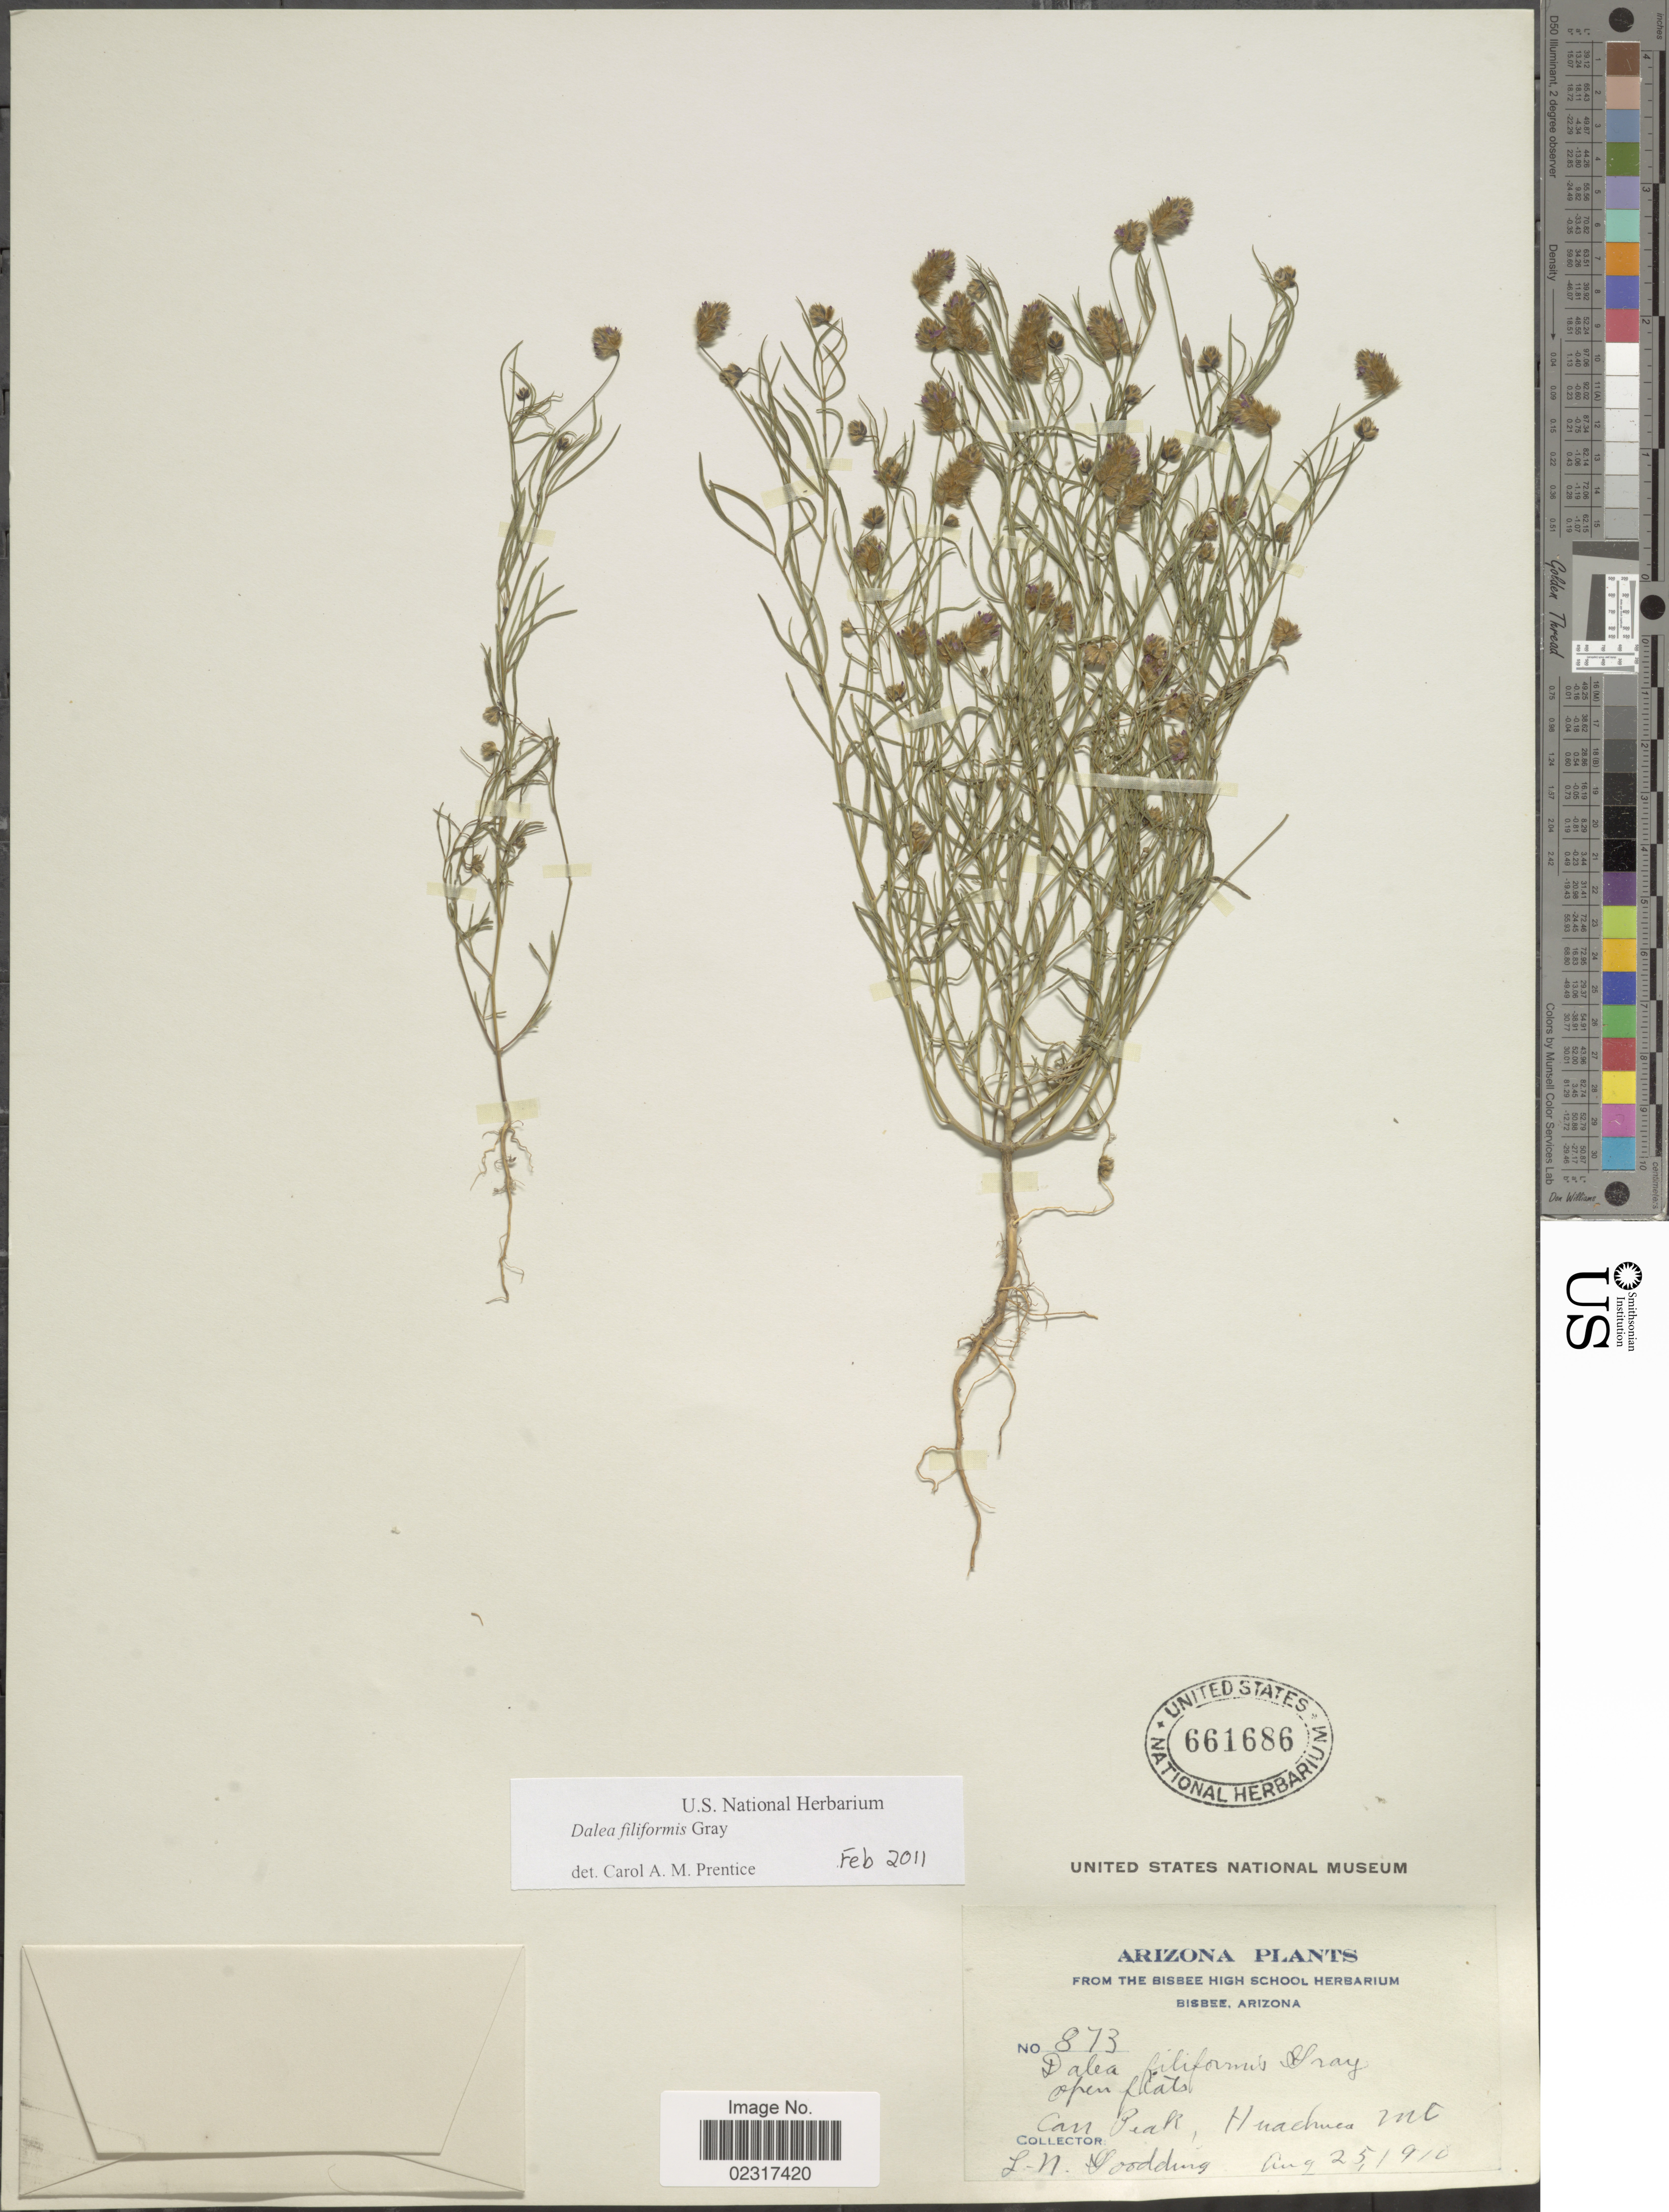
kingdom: Plantae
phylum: Tracheophyta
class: Magnoliopsida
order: Fabales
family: Fabaceae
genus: Dalea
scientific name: Dalea filiformis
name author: A. Gray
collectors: L. N. Goodding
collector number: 873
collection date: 1910-08-25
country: United States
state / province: Arizona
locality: Open flats, Can Peak, Huachuca Mtss.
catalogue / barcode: US 661686